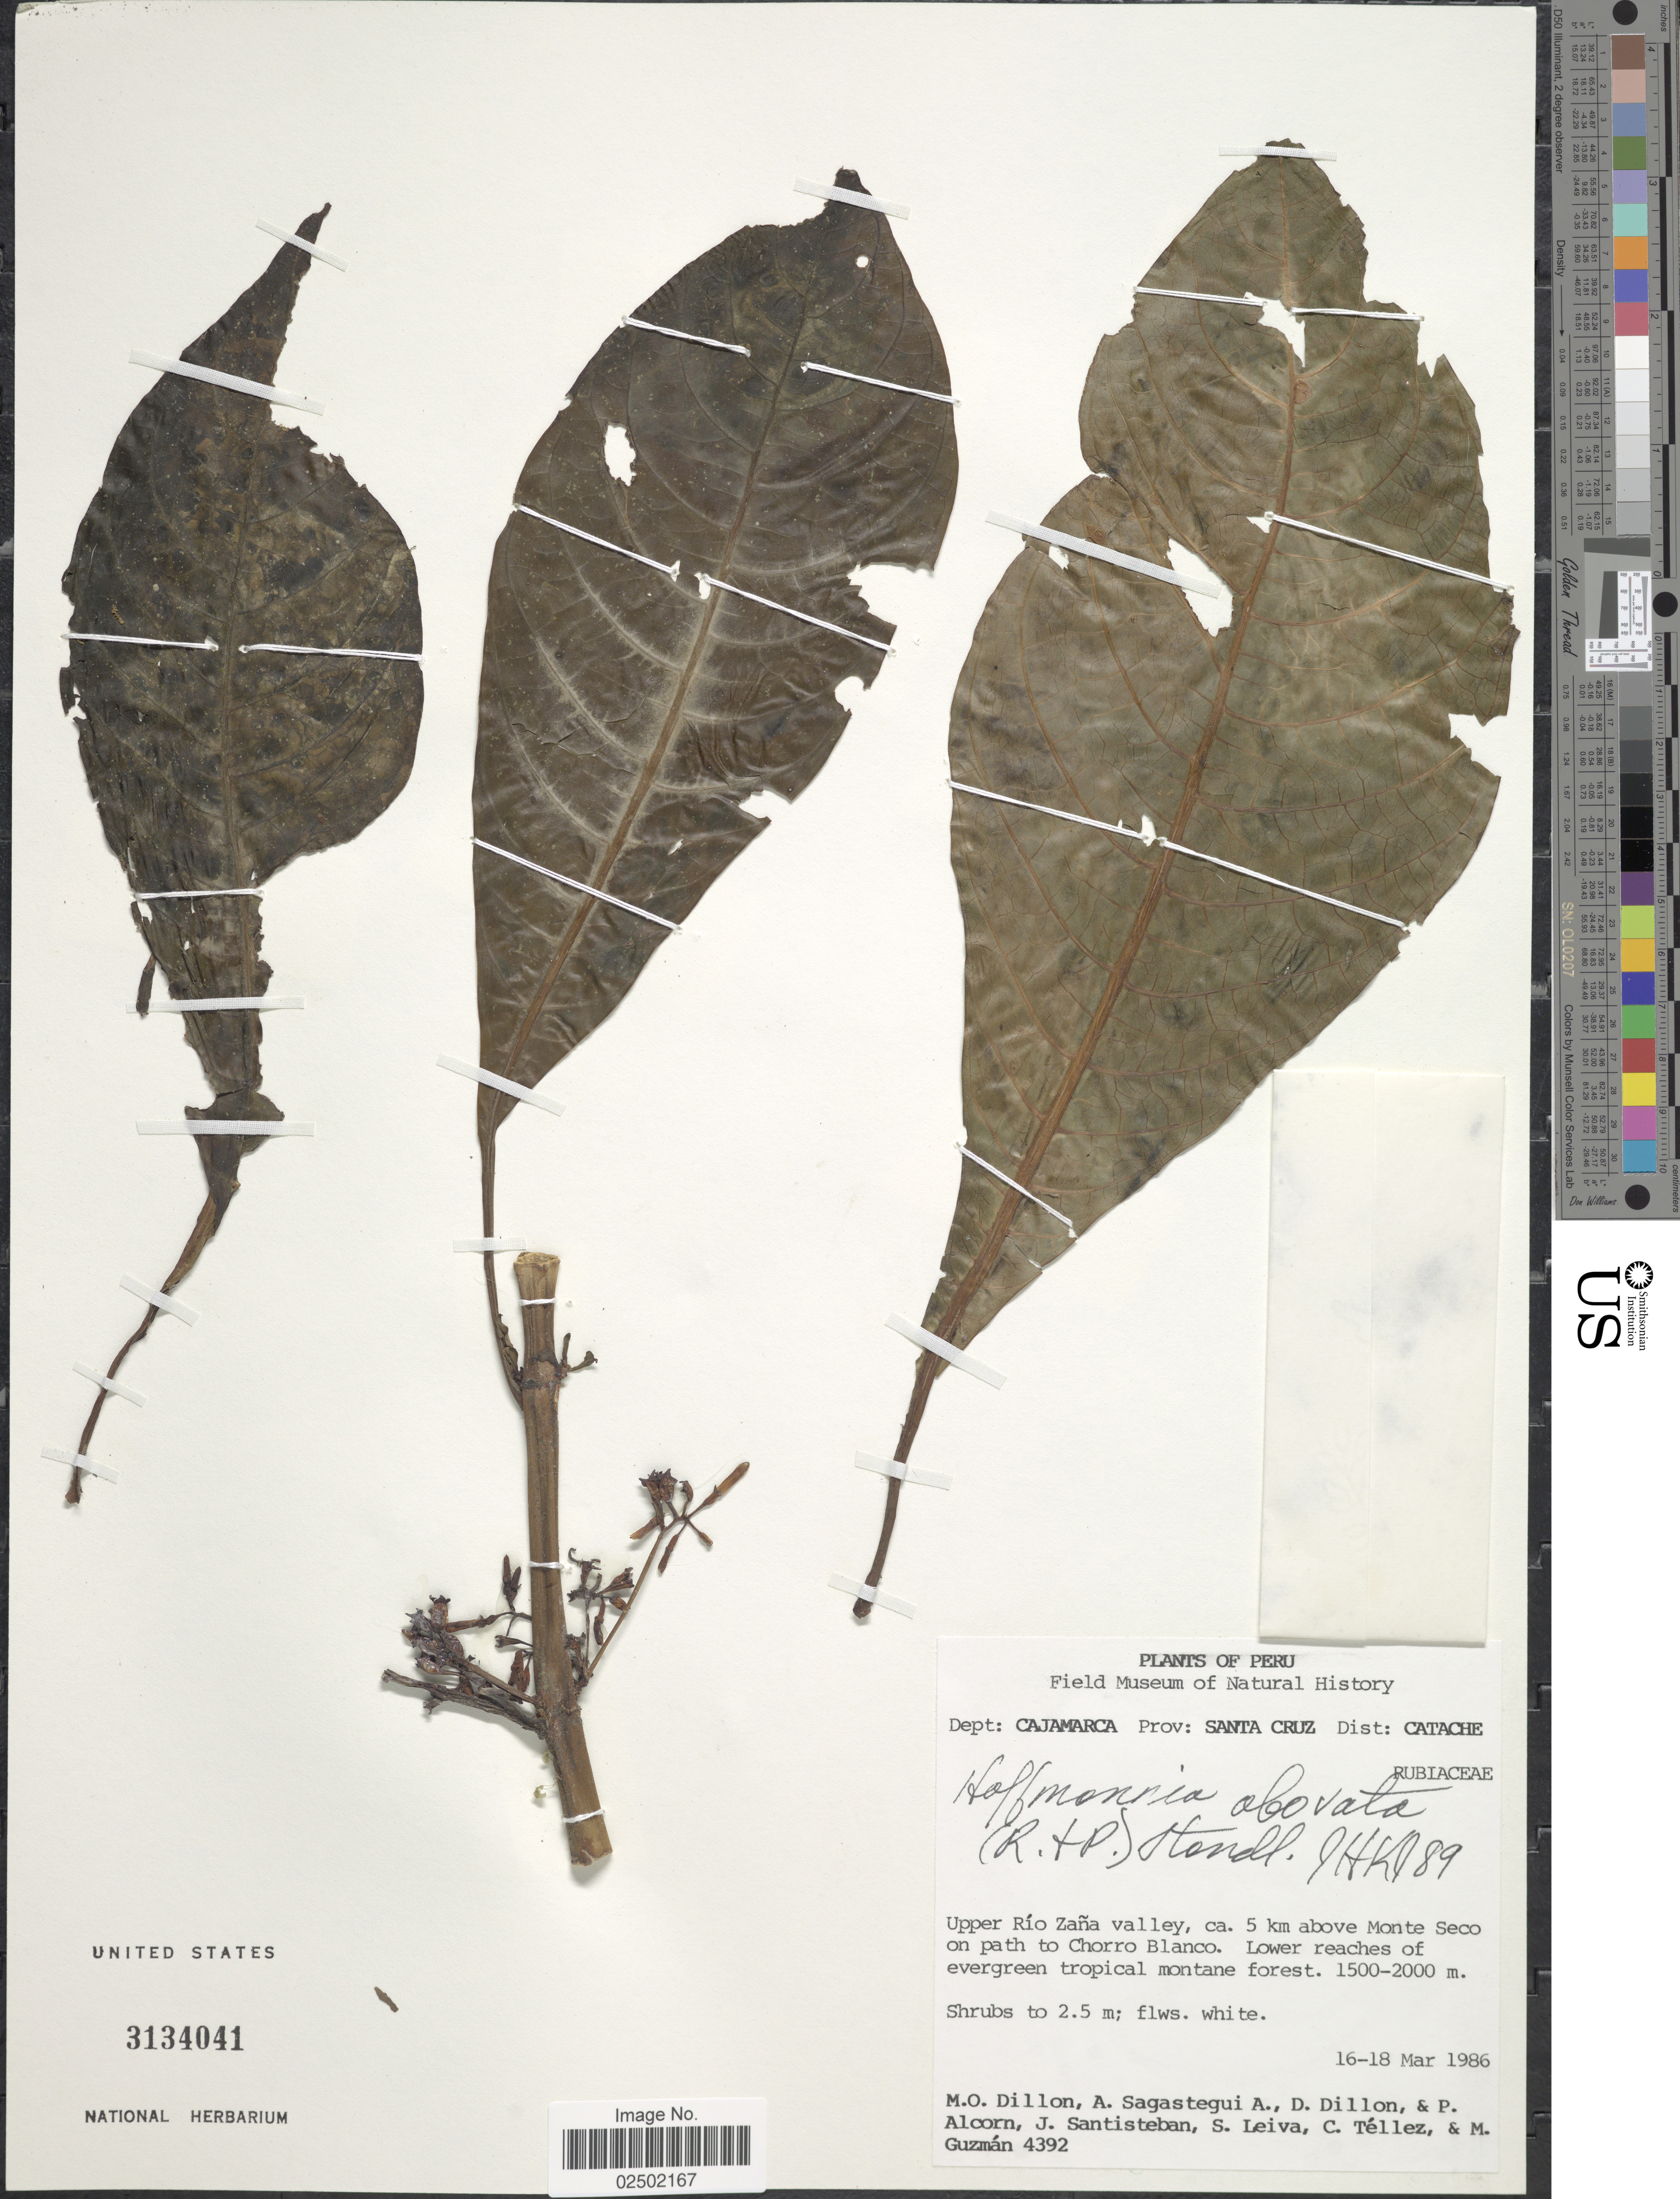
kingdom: Plantae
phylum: Tracheophyta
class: Magnoliopsida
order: Gentianales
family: Rubiaceae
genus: Hoffmannia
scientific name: Hoffmannia obovata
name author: (Ruiz & Pav.) Standl.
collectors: M. O. Dillon, A. Sagástegui A., D. Dillon, P. Alcorn & et al.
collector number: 4392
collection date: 1986-03-16/1986-03-18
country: Peru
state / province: Cajamarca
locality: Dept.: Cajamarca, Prov.: Santa Cruz, Dist.: Catache, Upper Rio Zana valley, 5 km above Monte Seco on path to Chorro Blanco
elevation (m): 1500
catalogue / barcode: US 3134041